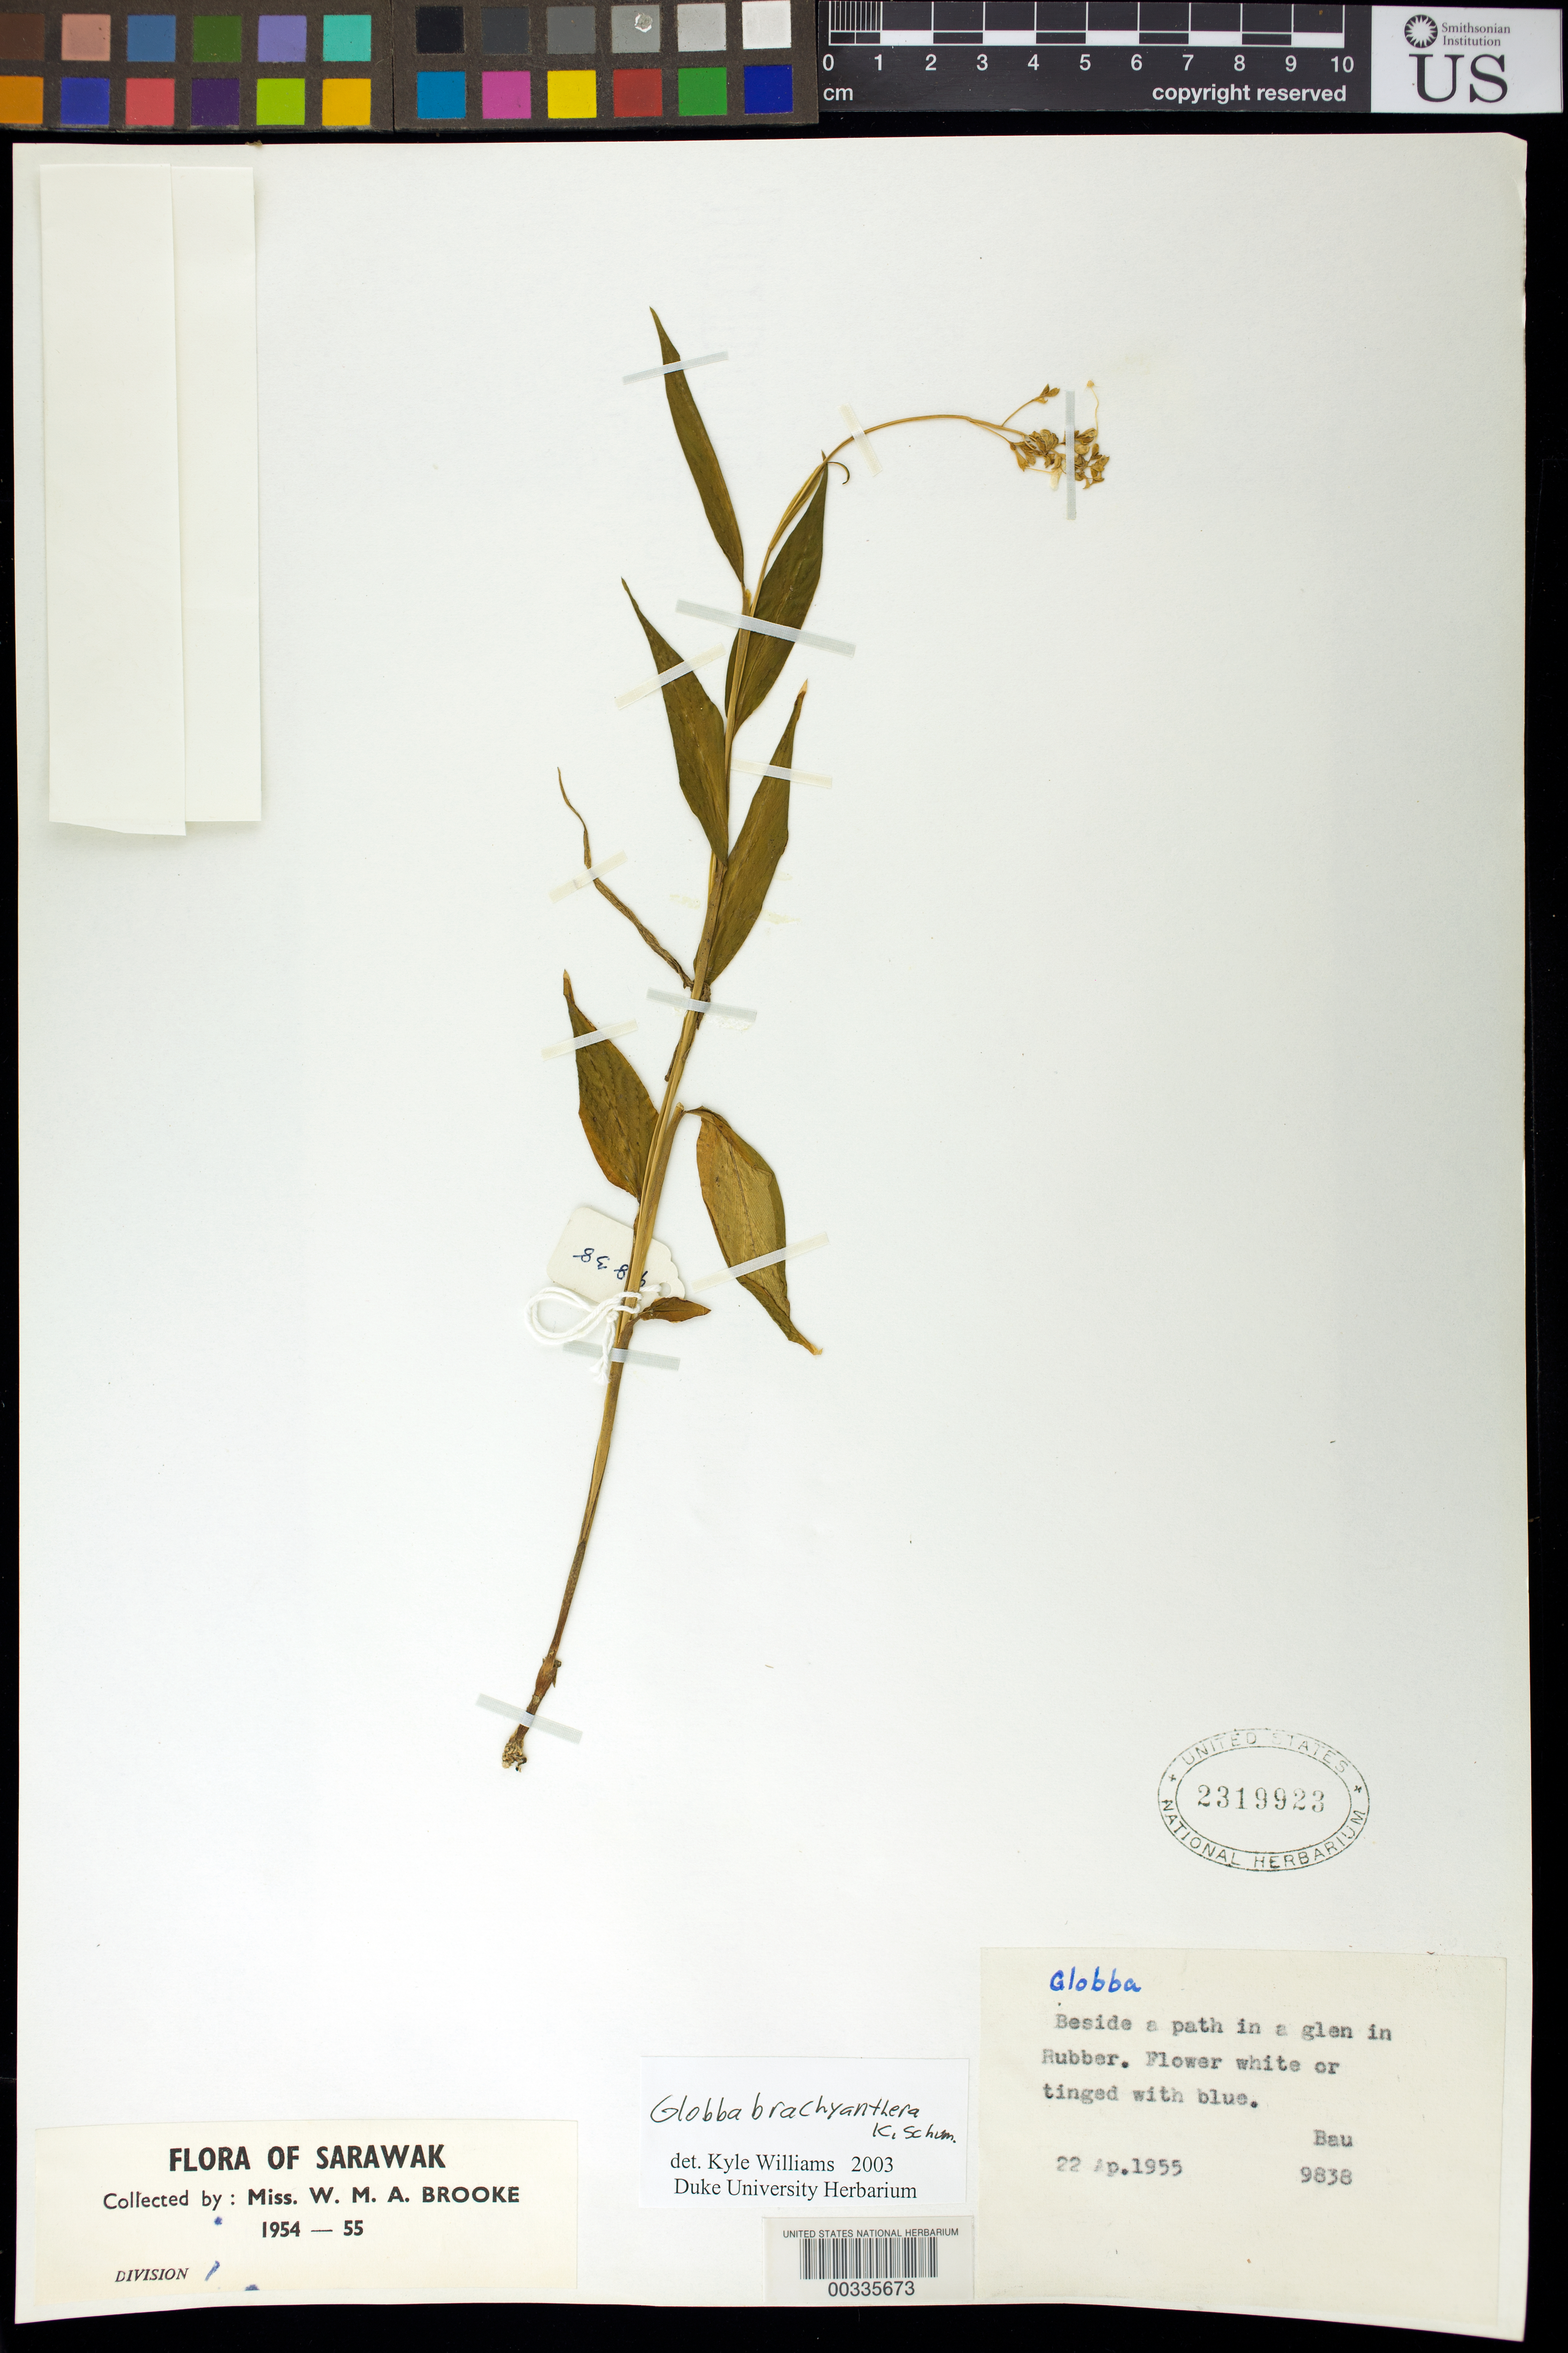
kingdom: Plantae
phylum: Tracheophyta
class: Liliopsida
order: Zingiberales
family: Zingiberaceae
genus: Globba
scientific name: Globba brachyanthera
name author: K. Schum.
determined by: Williams, K. J.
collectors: W. Brooke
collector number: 9838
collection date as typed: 22 Apr 1955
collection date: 1955-04-22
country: Malaysia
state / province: Sarawak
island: Borneo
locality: Bau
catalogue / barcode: US 2319923